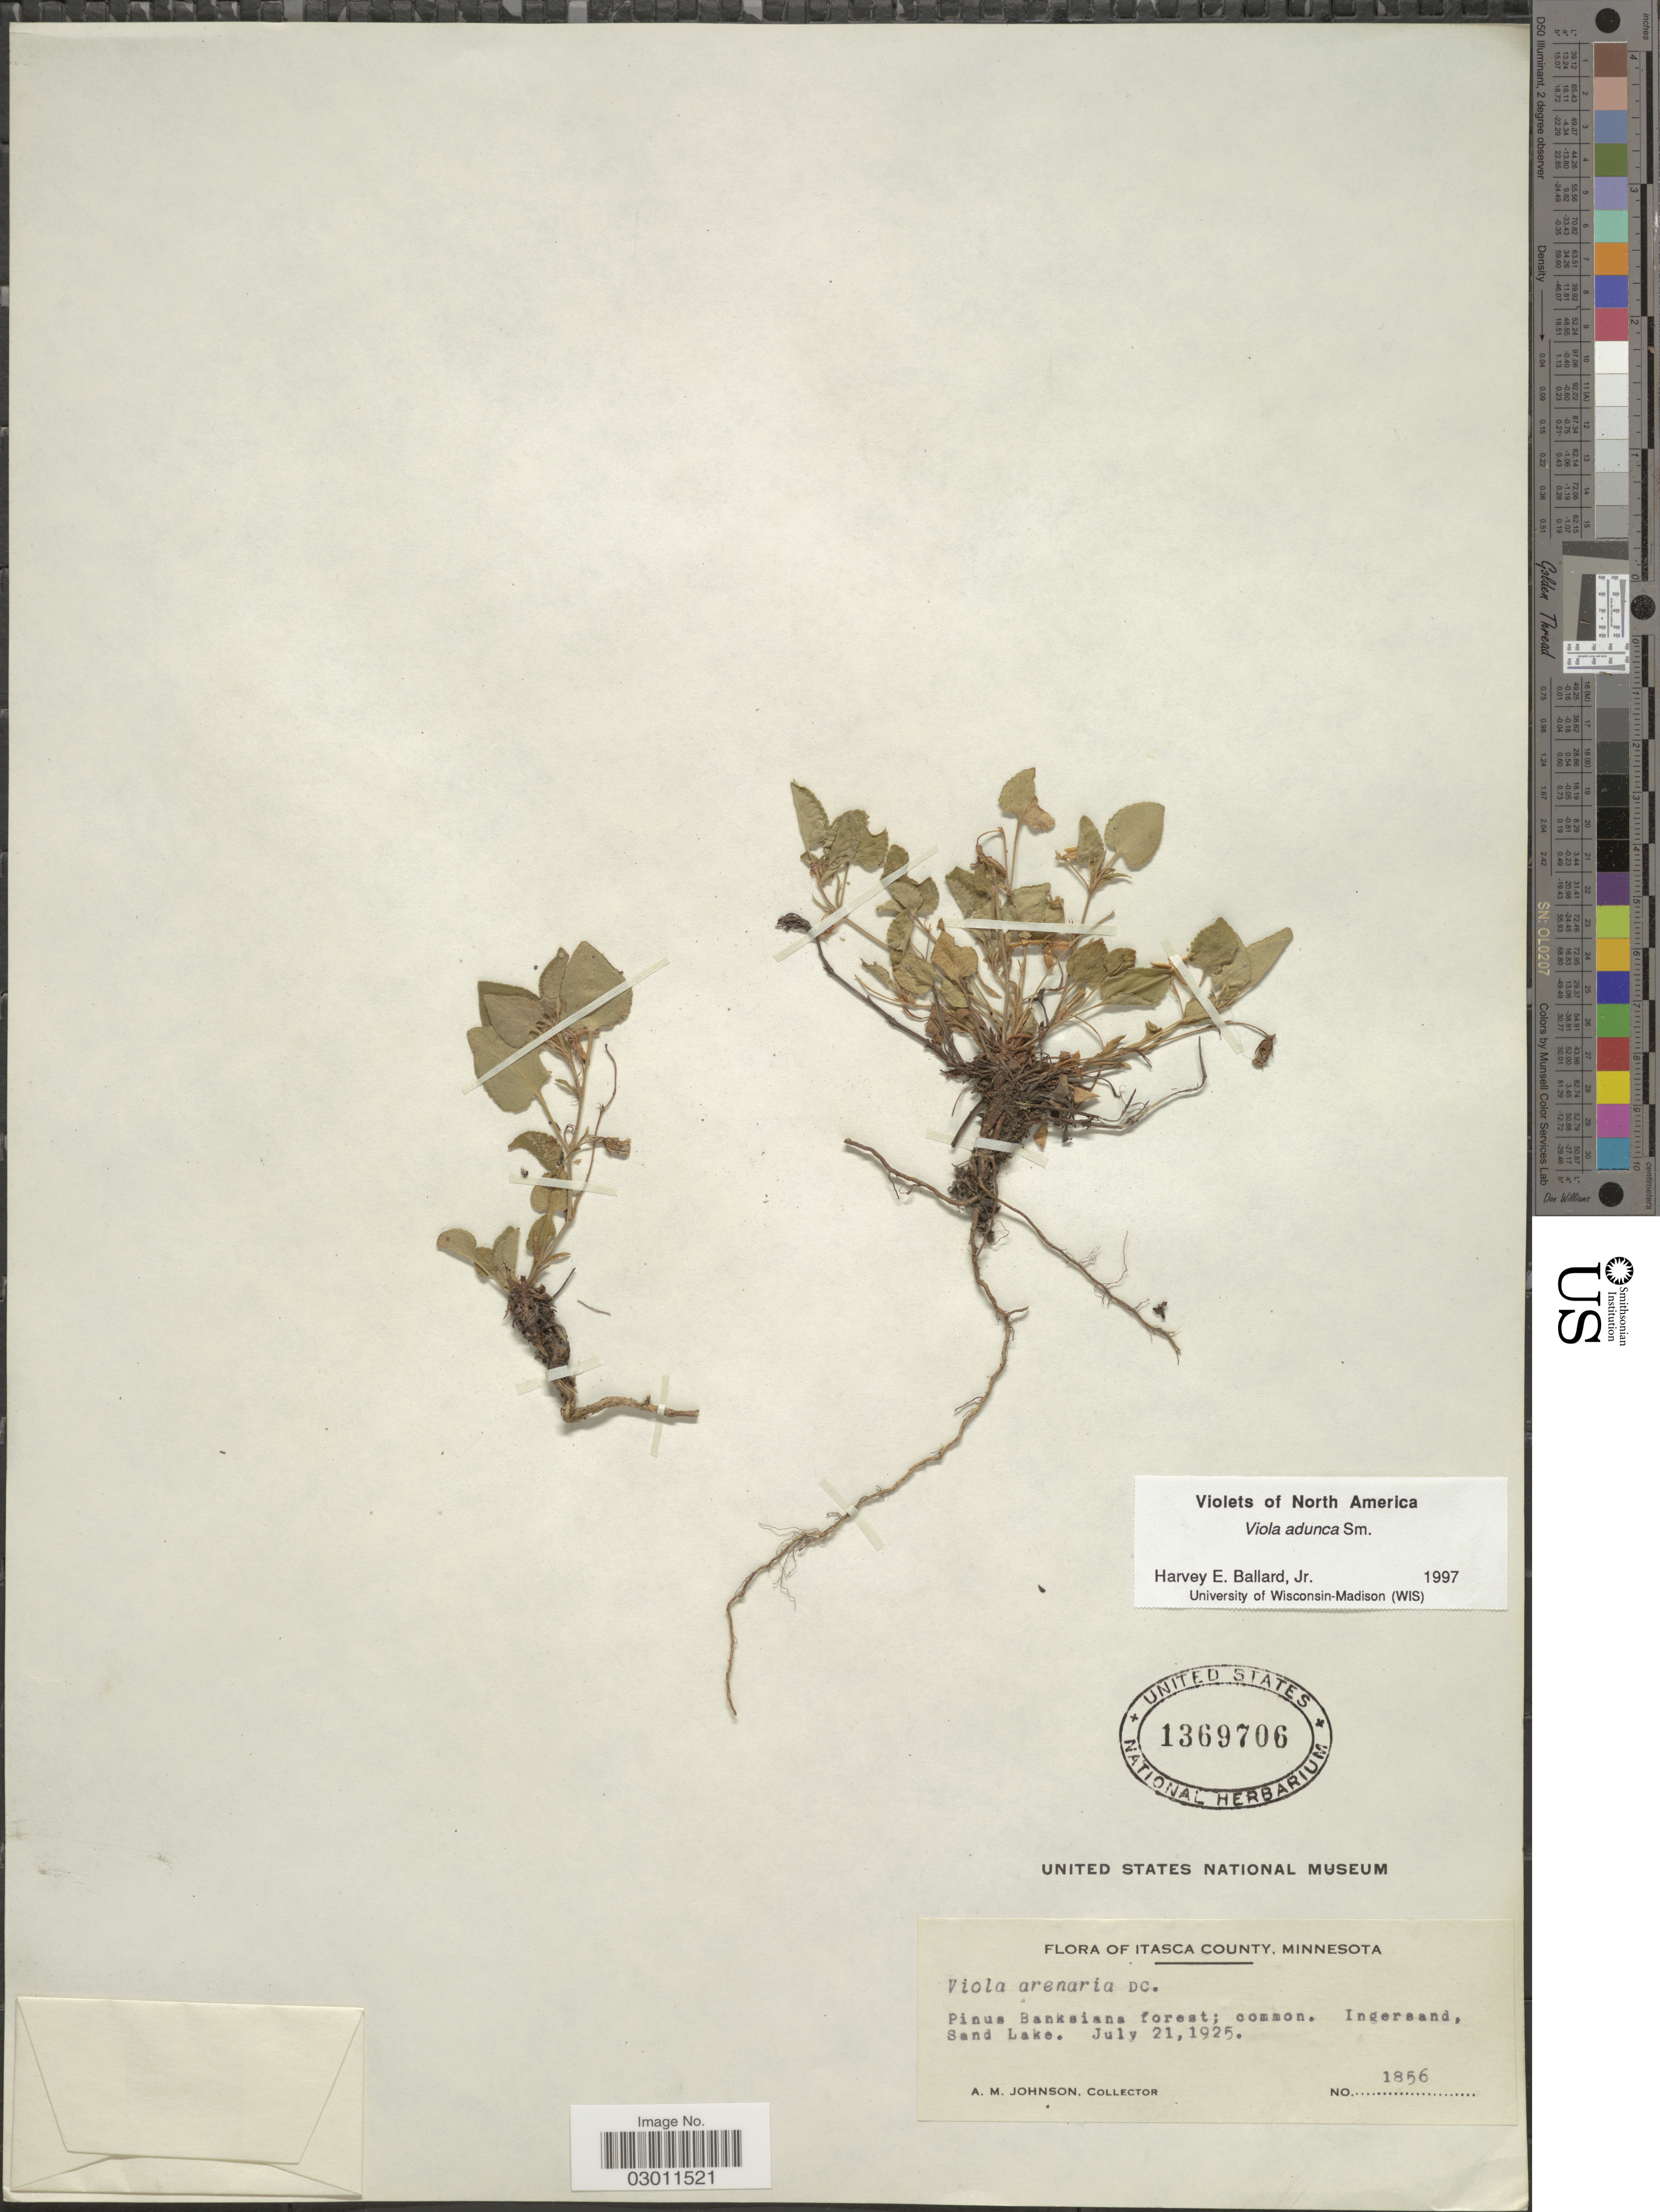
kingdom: Plantae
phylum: Tracheophyta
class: Magnoliopsida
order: Malpighiales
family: Violaceae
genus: Viola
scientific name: Viola adunca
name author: Sm.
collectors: A. M. Johnson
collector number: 1856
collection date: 1925-07-21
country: United States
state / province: Minnesota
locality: Itasca County, Ingersand, Sand Lake.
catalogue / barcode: US 1369706